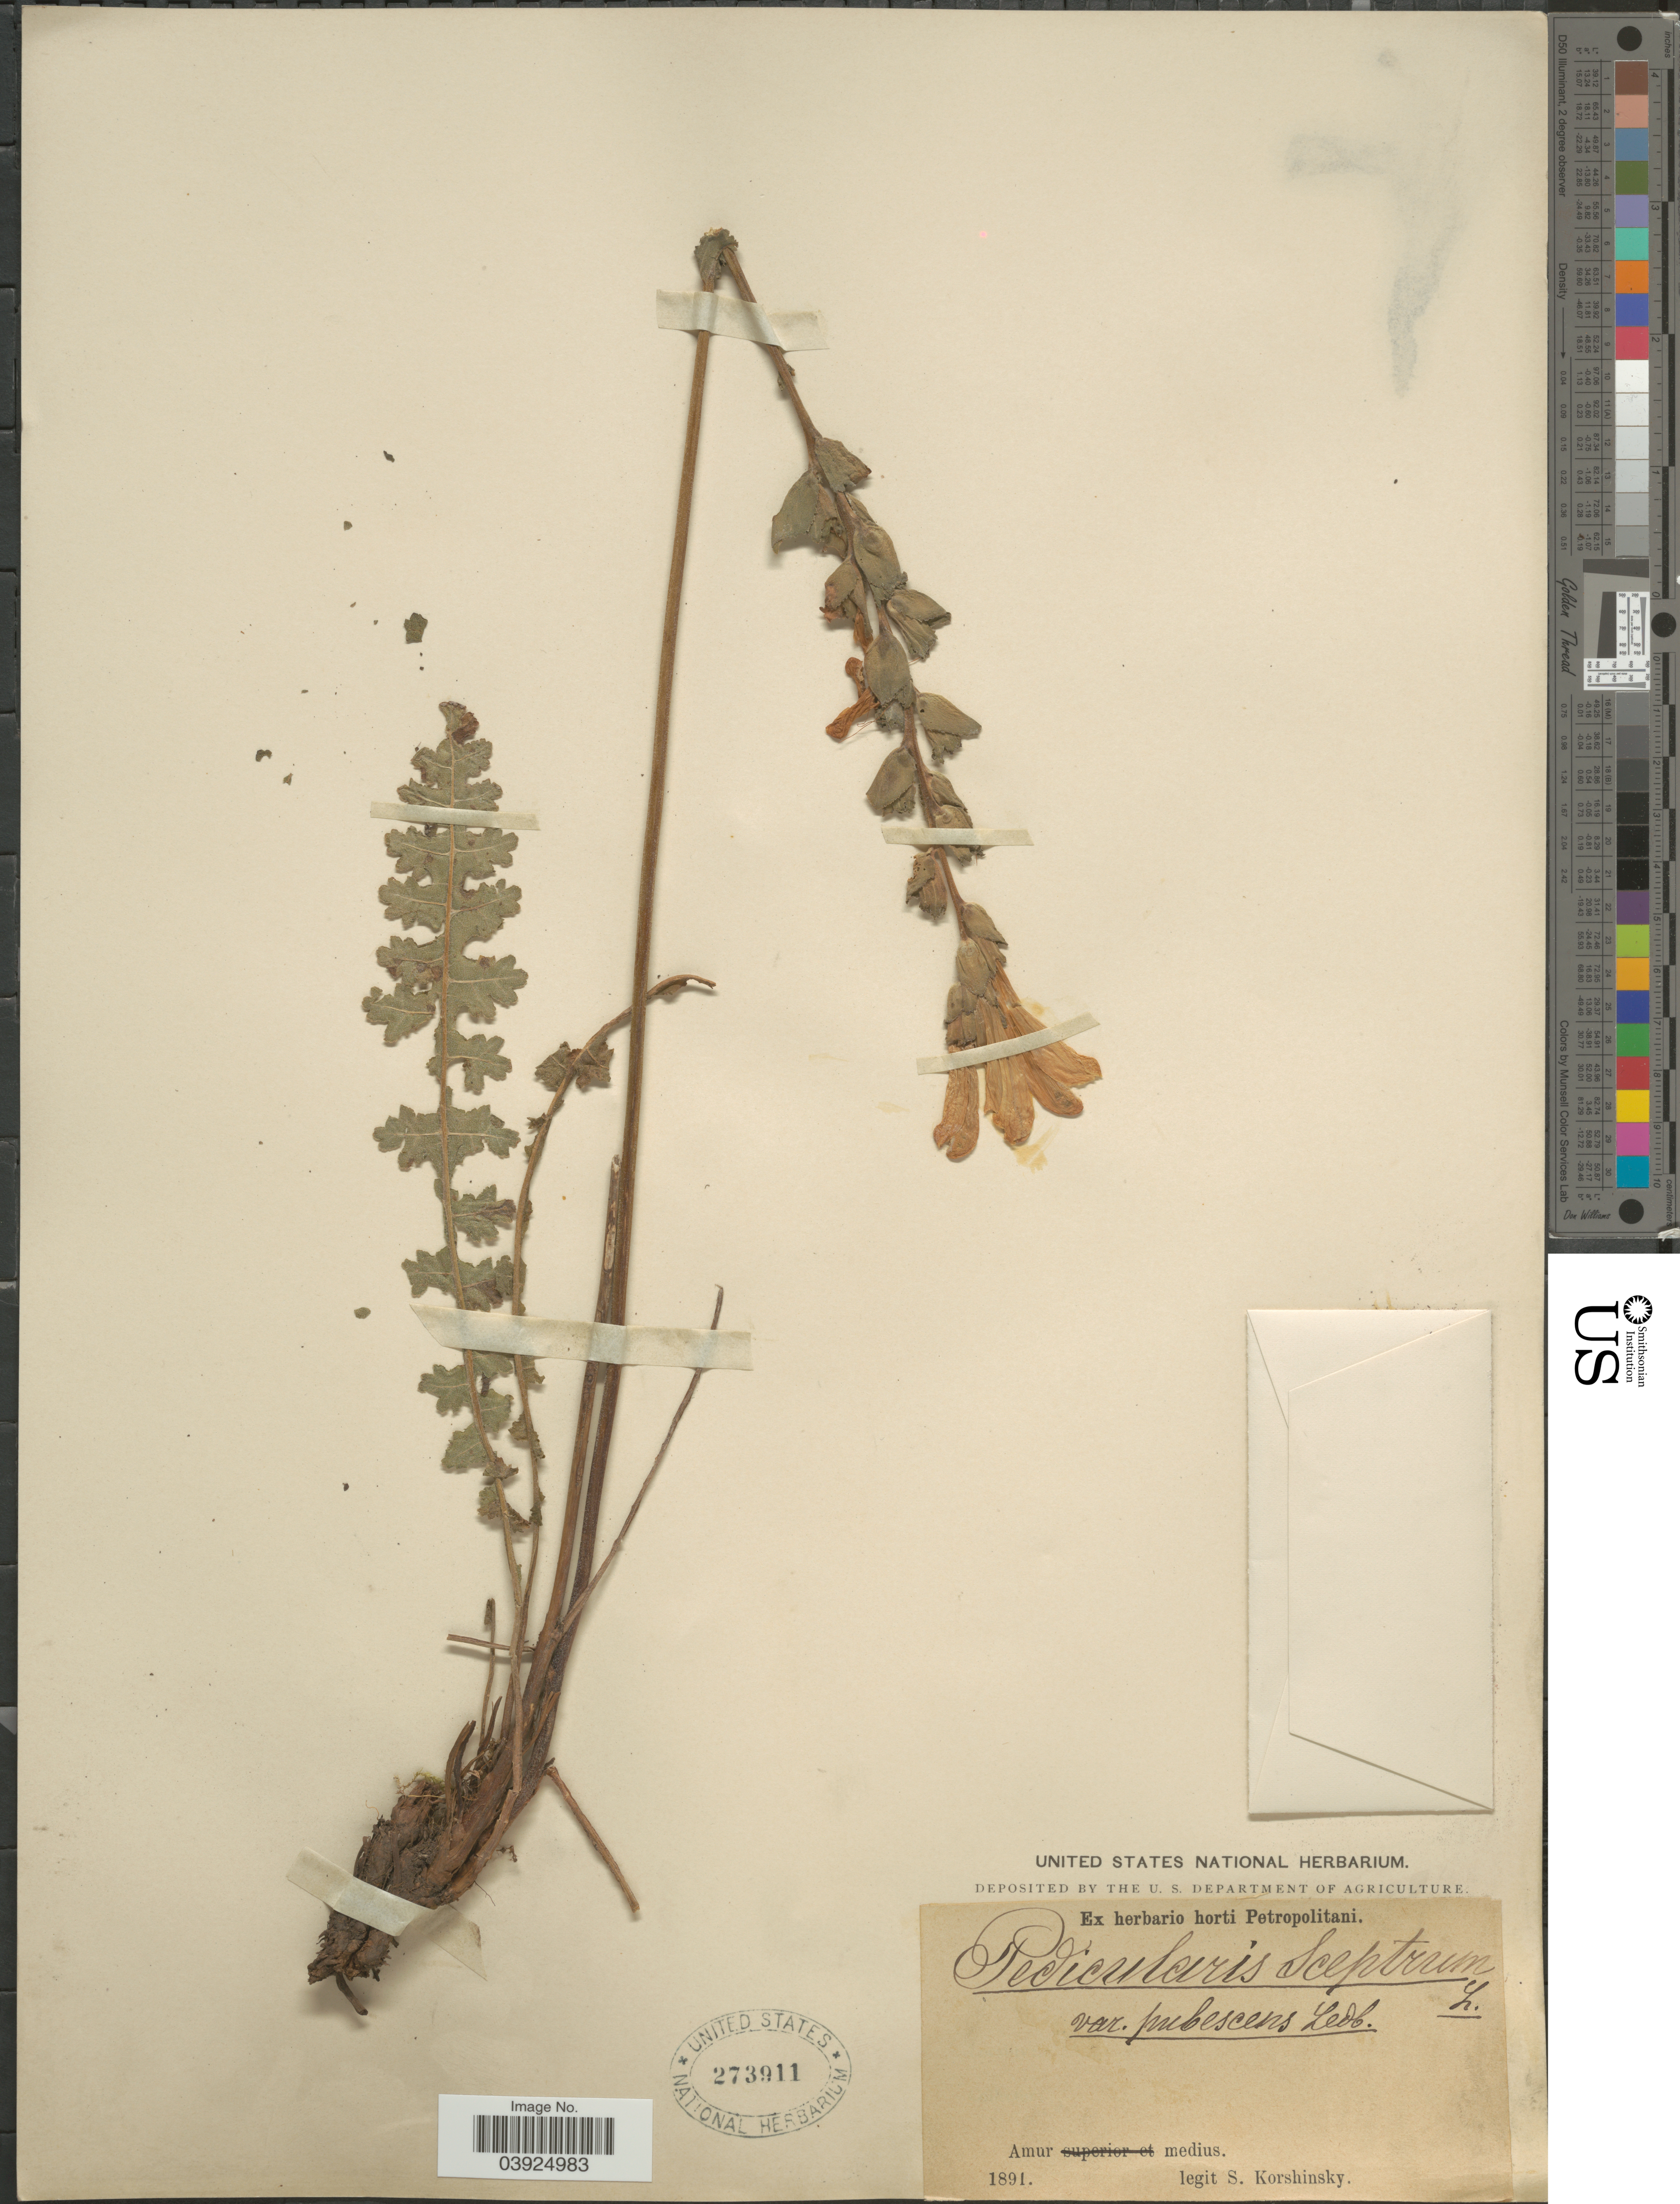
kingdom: Plantae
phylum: Tracheophyta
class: Magnoliopsida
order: Lamiales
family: Orobanchaceae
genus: Pedicularis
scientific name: Pedicularis sceptrum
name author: Schrank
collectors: S. I. Korshinsky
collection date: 1891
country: Russian Federation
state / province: Amur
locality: Amur medius.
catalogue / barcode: US 273911